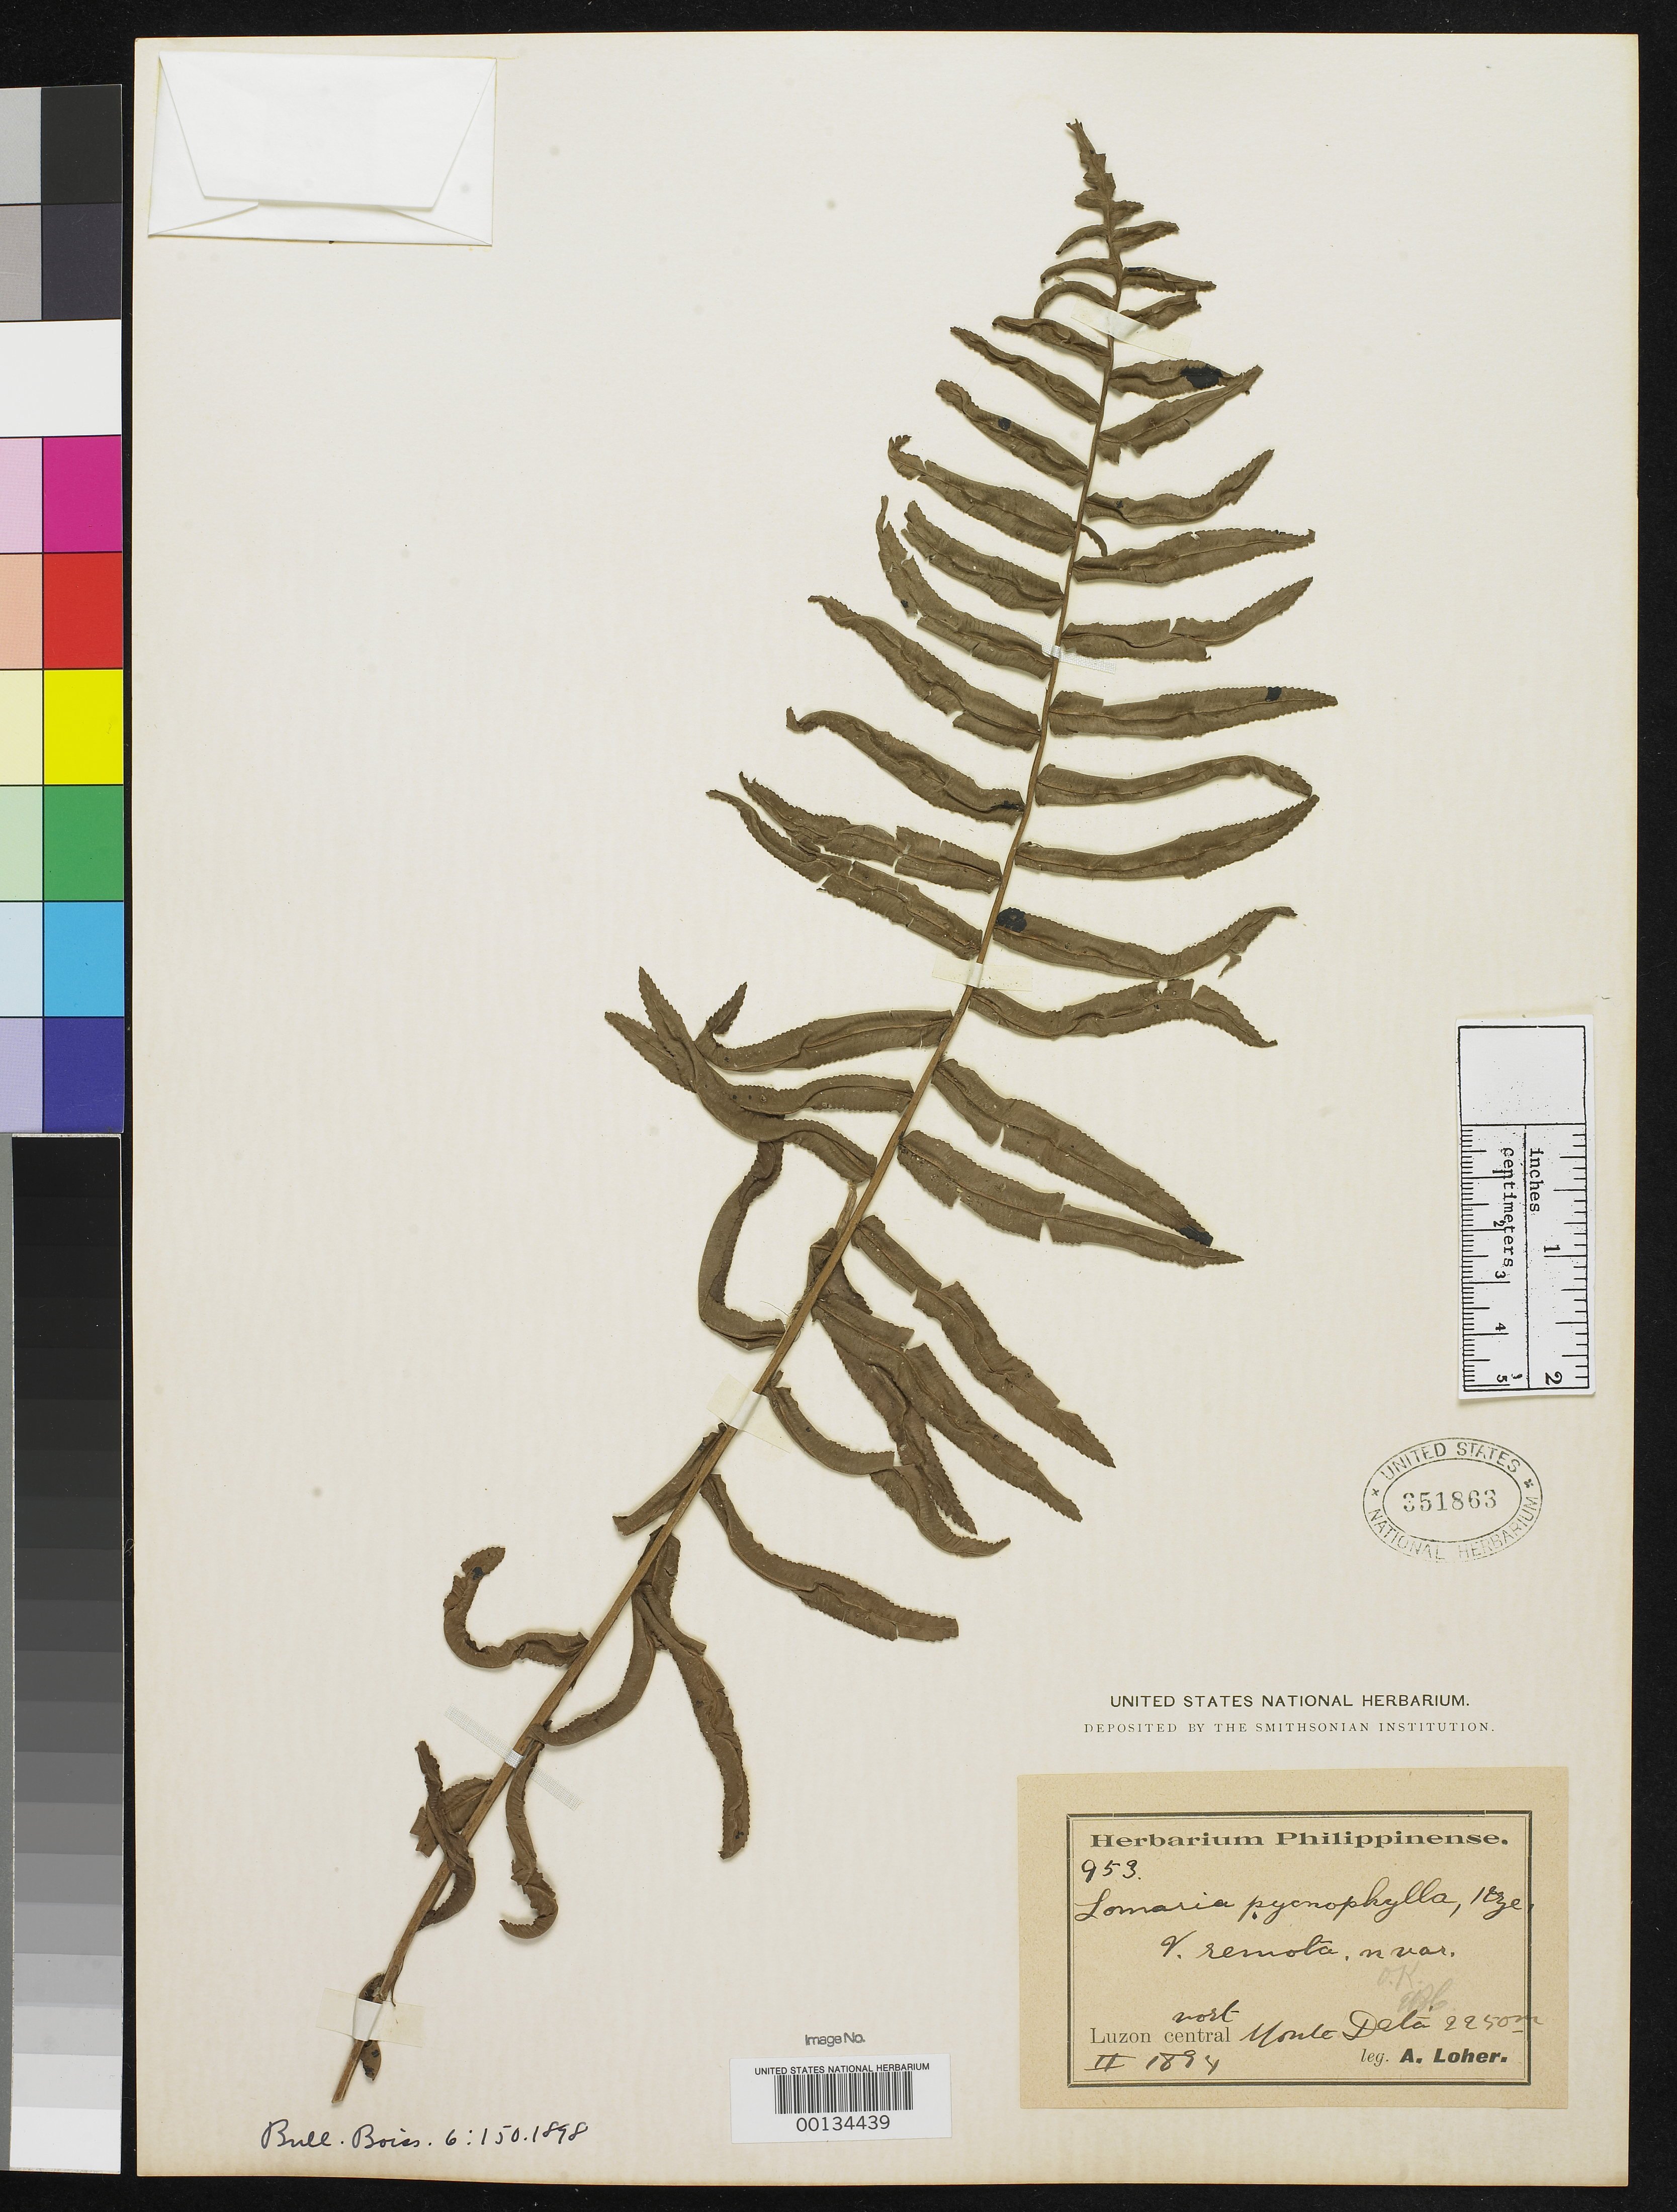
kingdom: Plantae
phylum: Tracheophyta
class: Polypodiopsida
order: Polypodiales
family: Blechnaceae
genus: Lomaria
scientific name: Lomaria pycnophylla var. remota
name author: Christ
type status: Type Collection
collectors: A. Loher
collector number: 953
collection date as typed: Feb 1894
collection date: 1894-02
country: Philippines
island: Luzon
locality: Nort Monte Data.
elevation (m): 2250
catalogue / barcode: US 351863